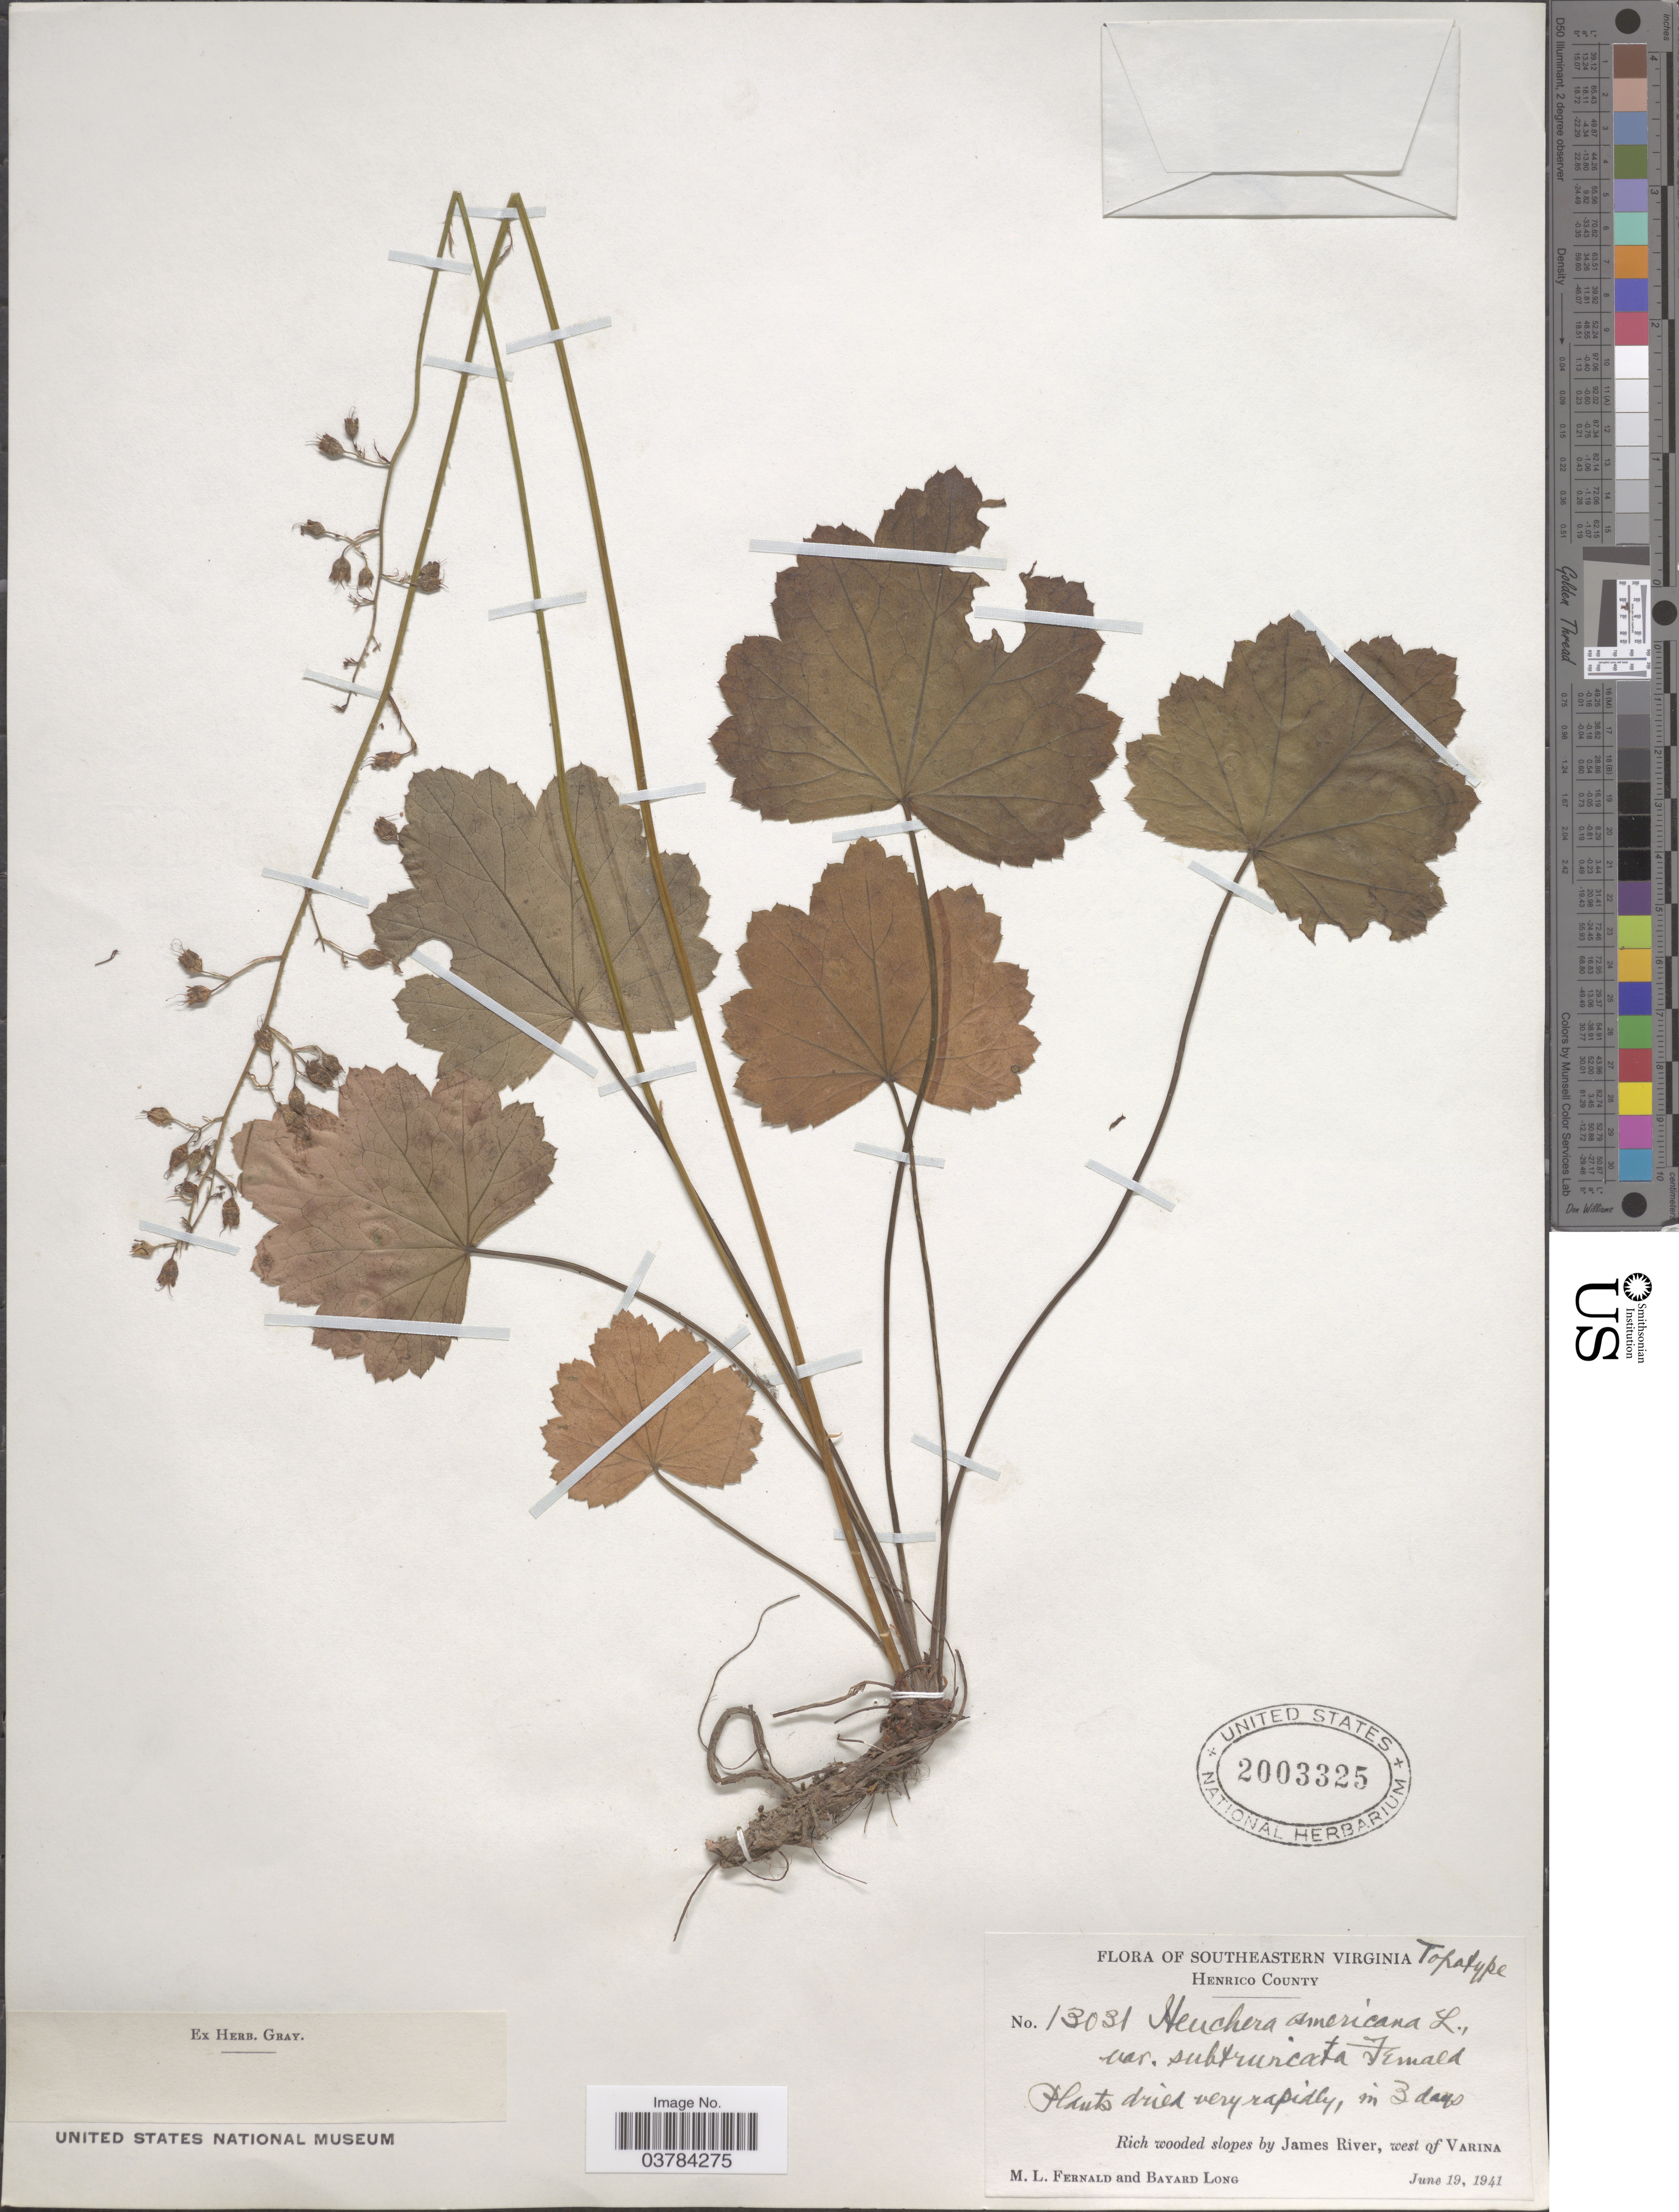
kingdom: Plantae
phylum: Tracheophyta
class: Magnoliopsida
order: Saxifragales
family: Saxifragaceae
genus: Heuchera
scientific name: Heuchera americana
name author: L.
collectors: M. L. Fernald & B. Long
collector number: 13031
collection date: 1941-06-19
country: United States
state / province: Virginia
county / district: Henrico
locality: Southeastern Virginia. Henrico County. Rich wooded slopes by James River, west of Varina.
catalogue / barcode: US 2003325